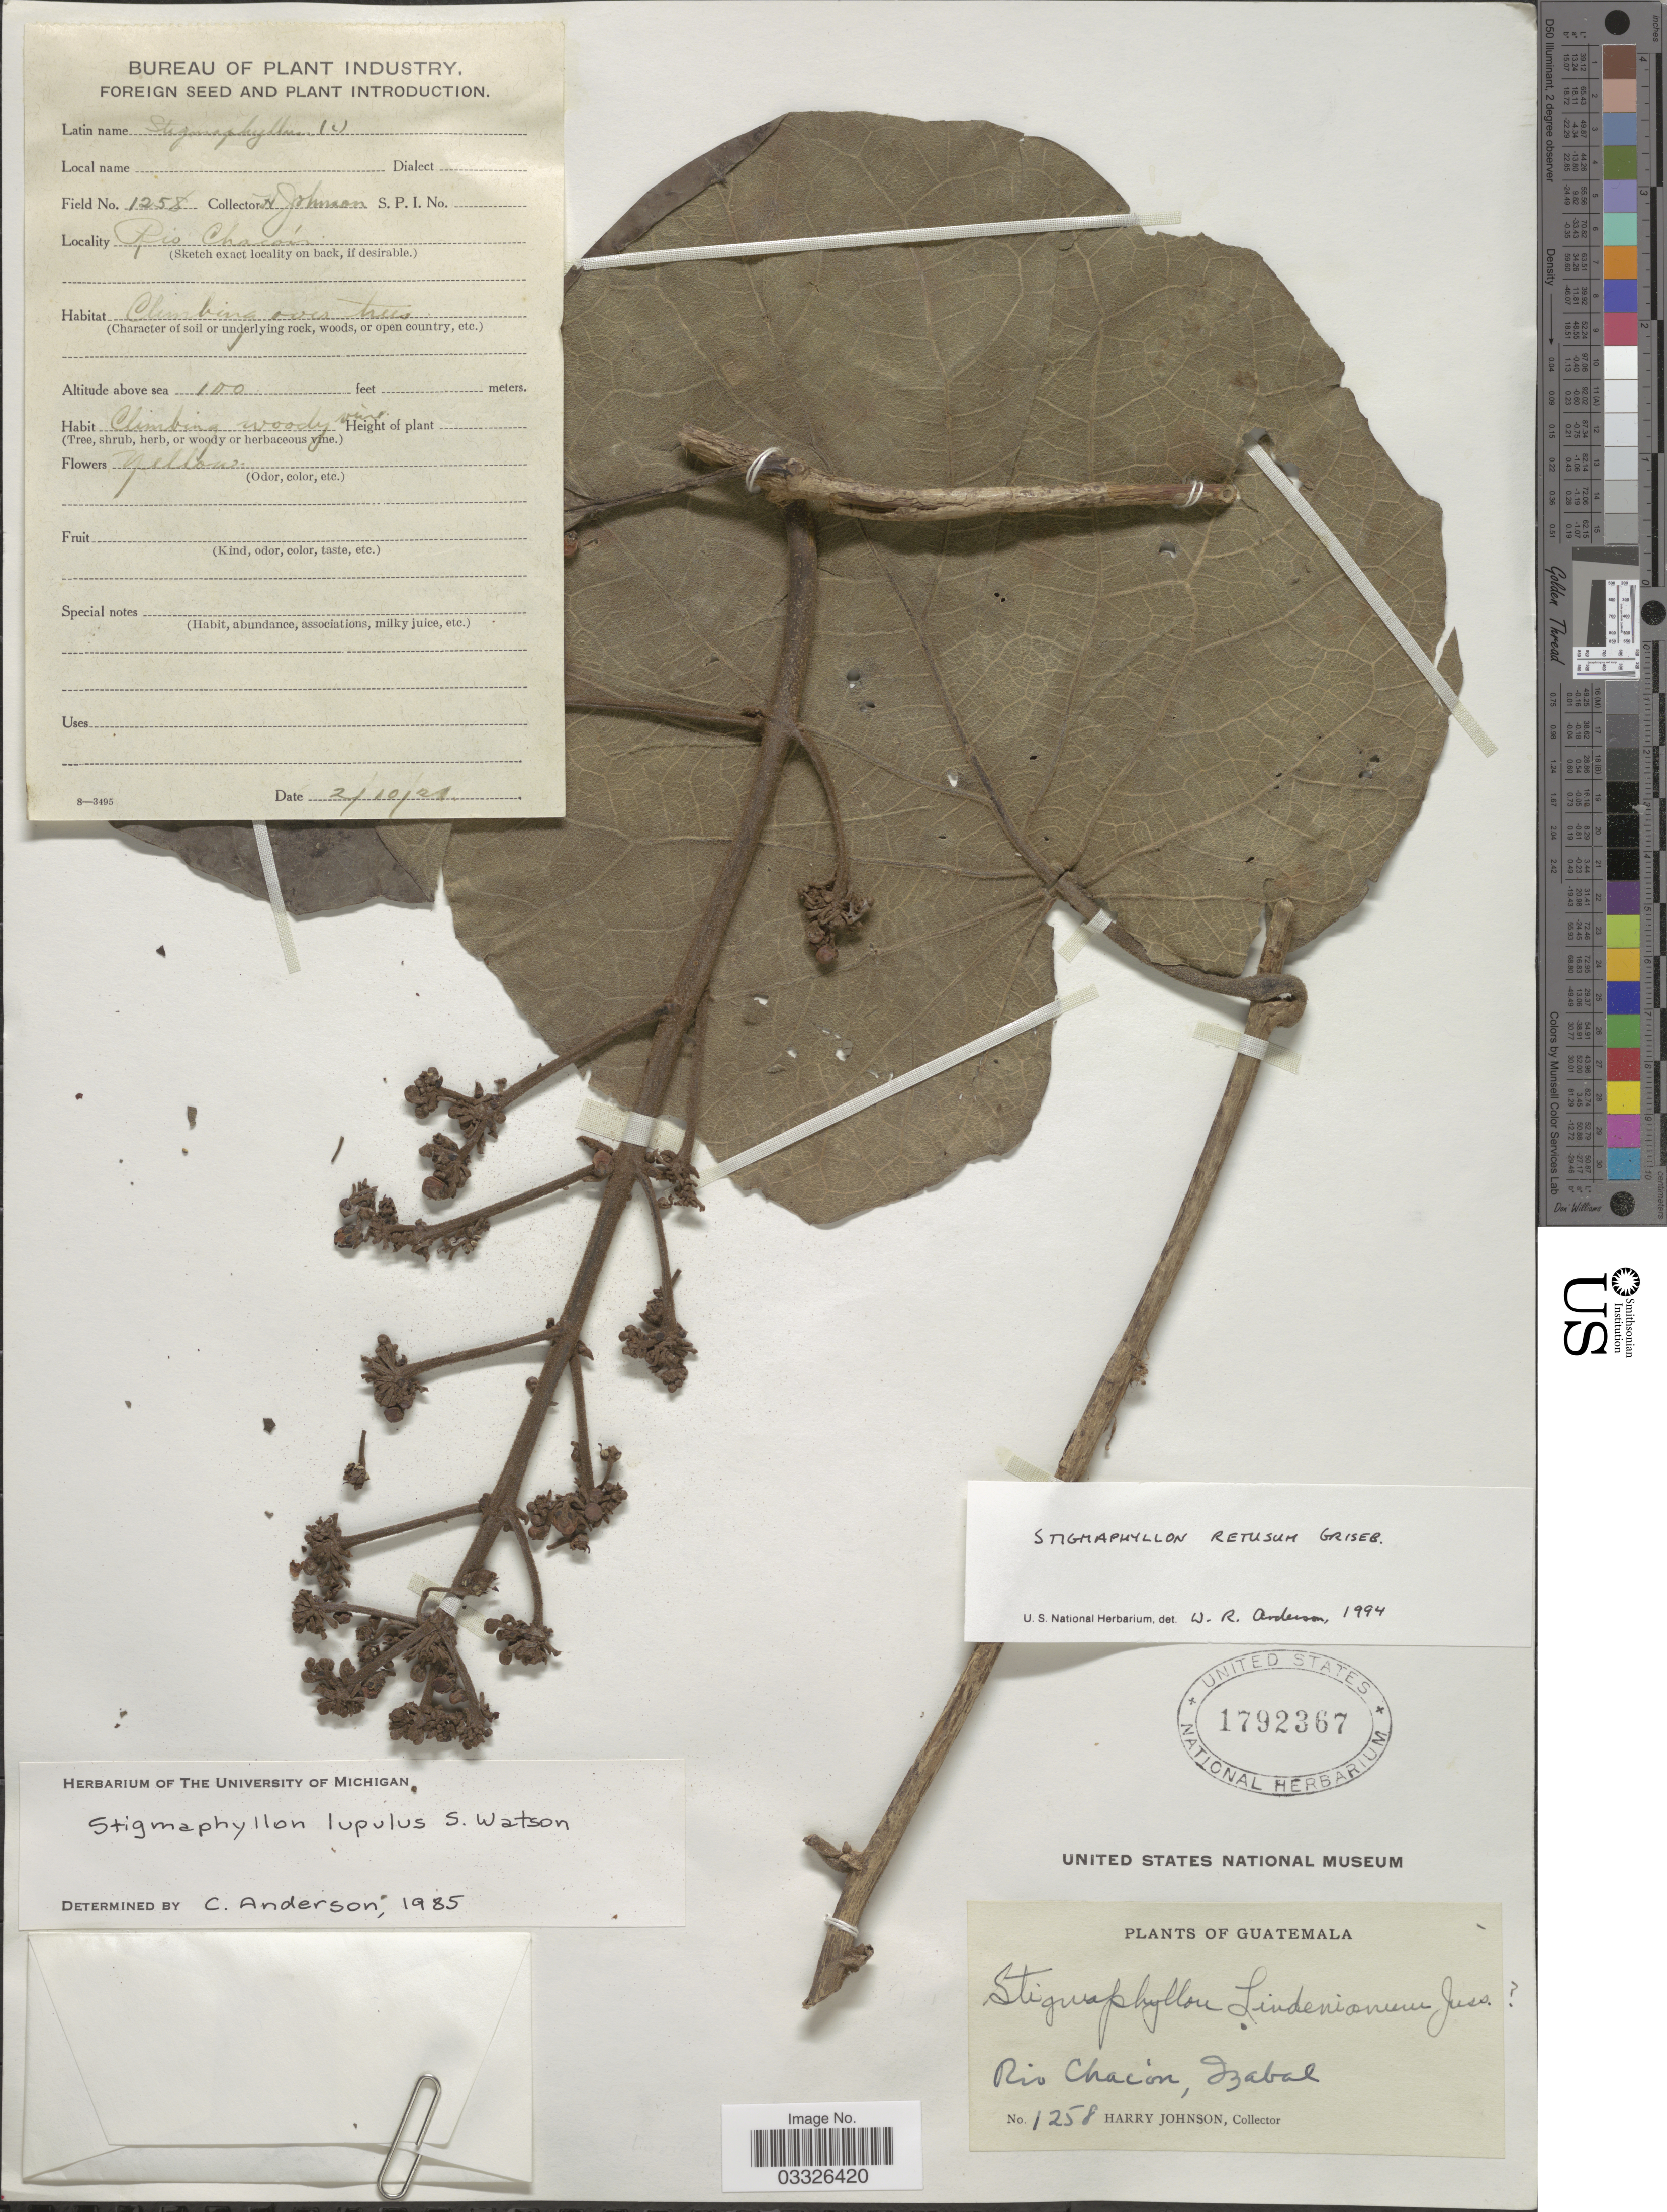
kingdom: Plantae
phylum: Tracheophyta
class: Magnoliopsida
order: Malpighiales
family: Malpighiaceae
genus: Stigmaphyllon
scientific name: Stigmaphyllon retusum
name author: Griseb.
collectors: H. Johnson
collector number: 1258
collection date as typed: Transcribed d/m/y: 2/10/21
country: Guatemala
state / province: Izabal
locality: Rio Chacón.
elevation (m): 30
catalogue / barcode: US 1792367